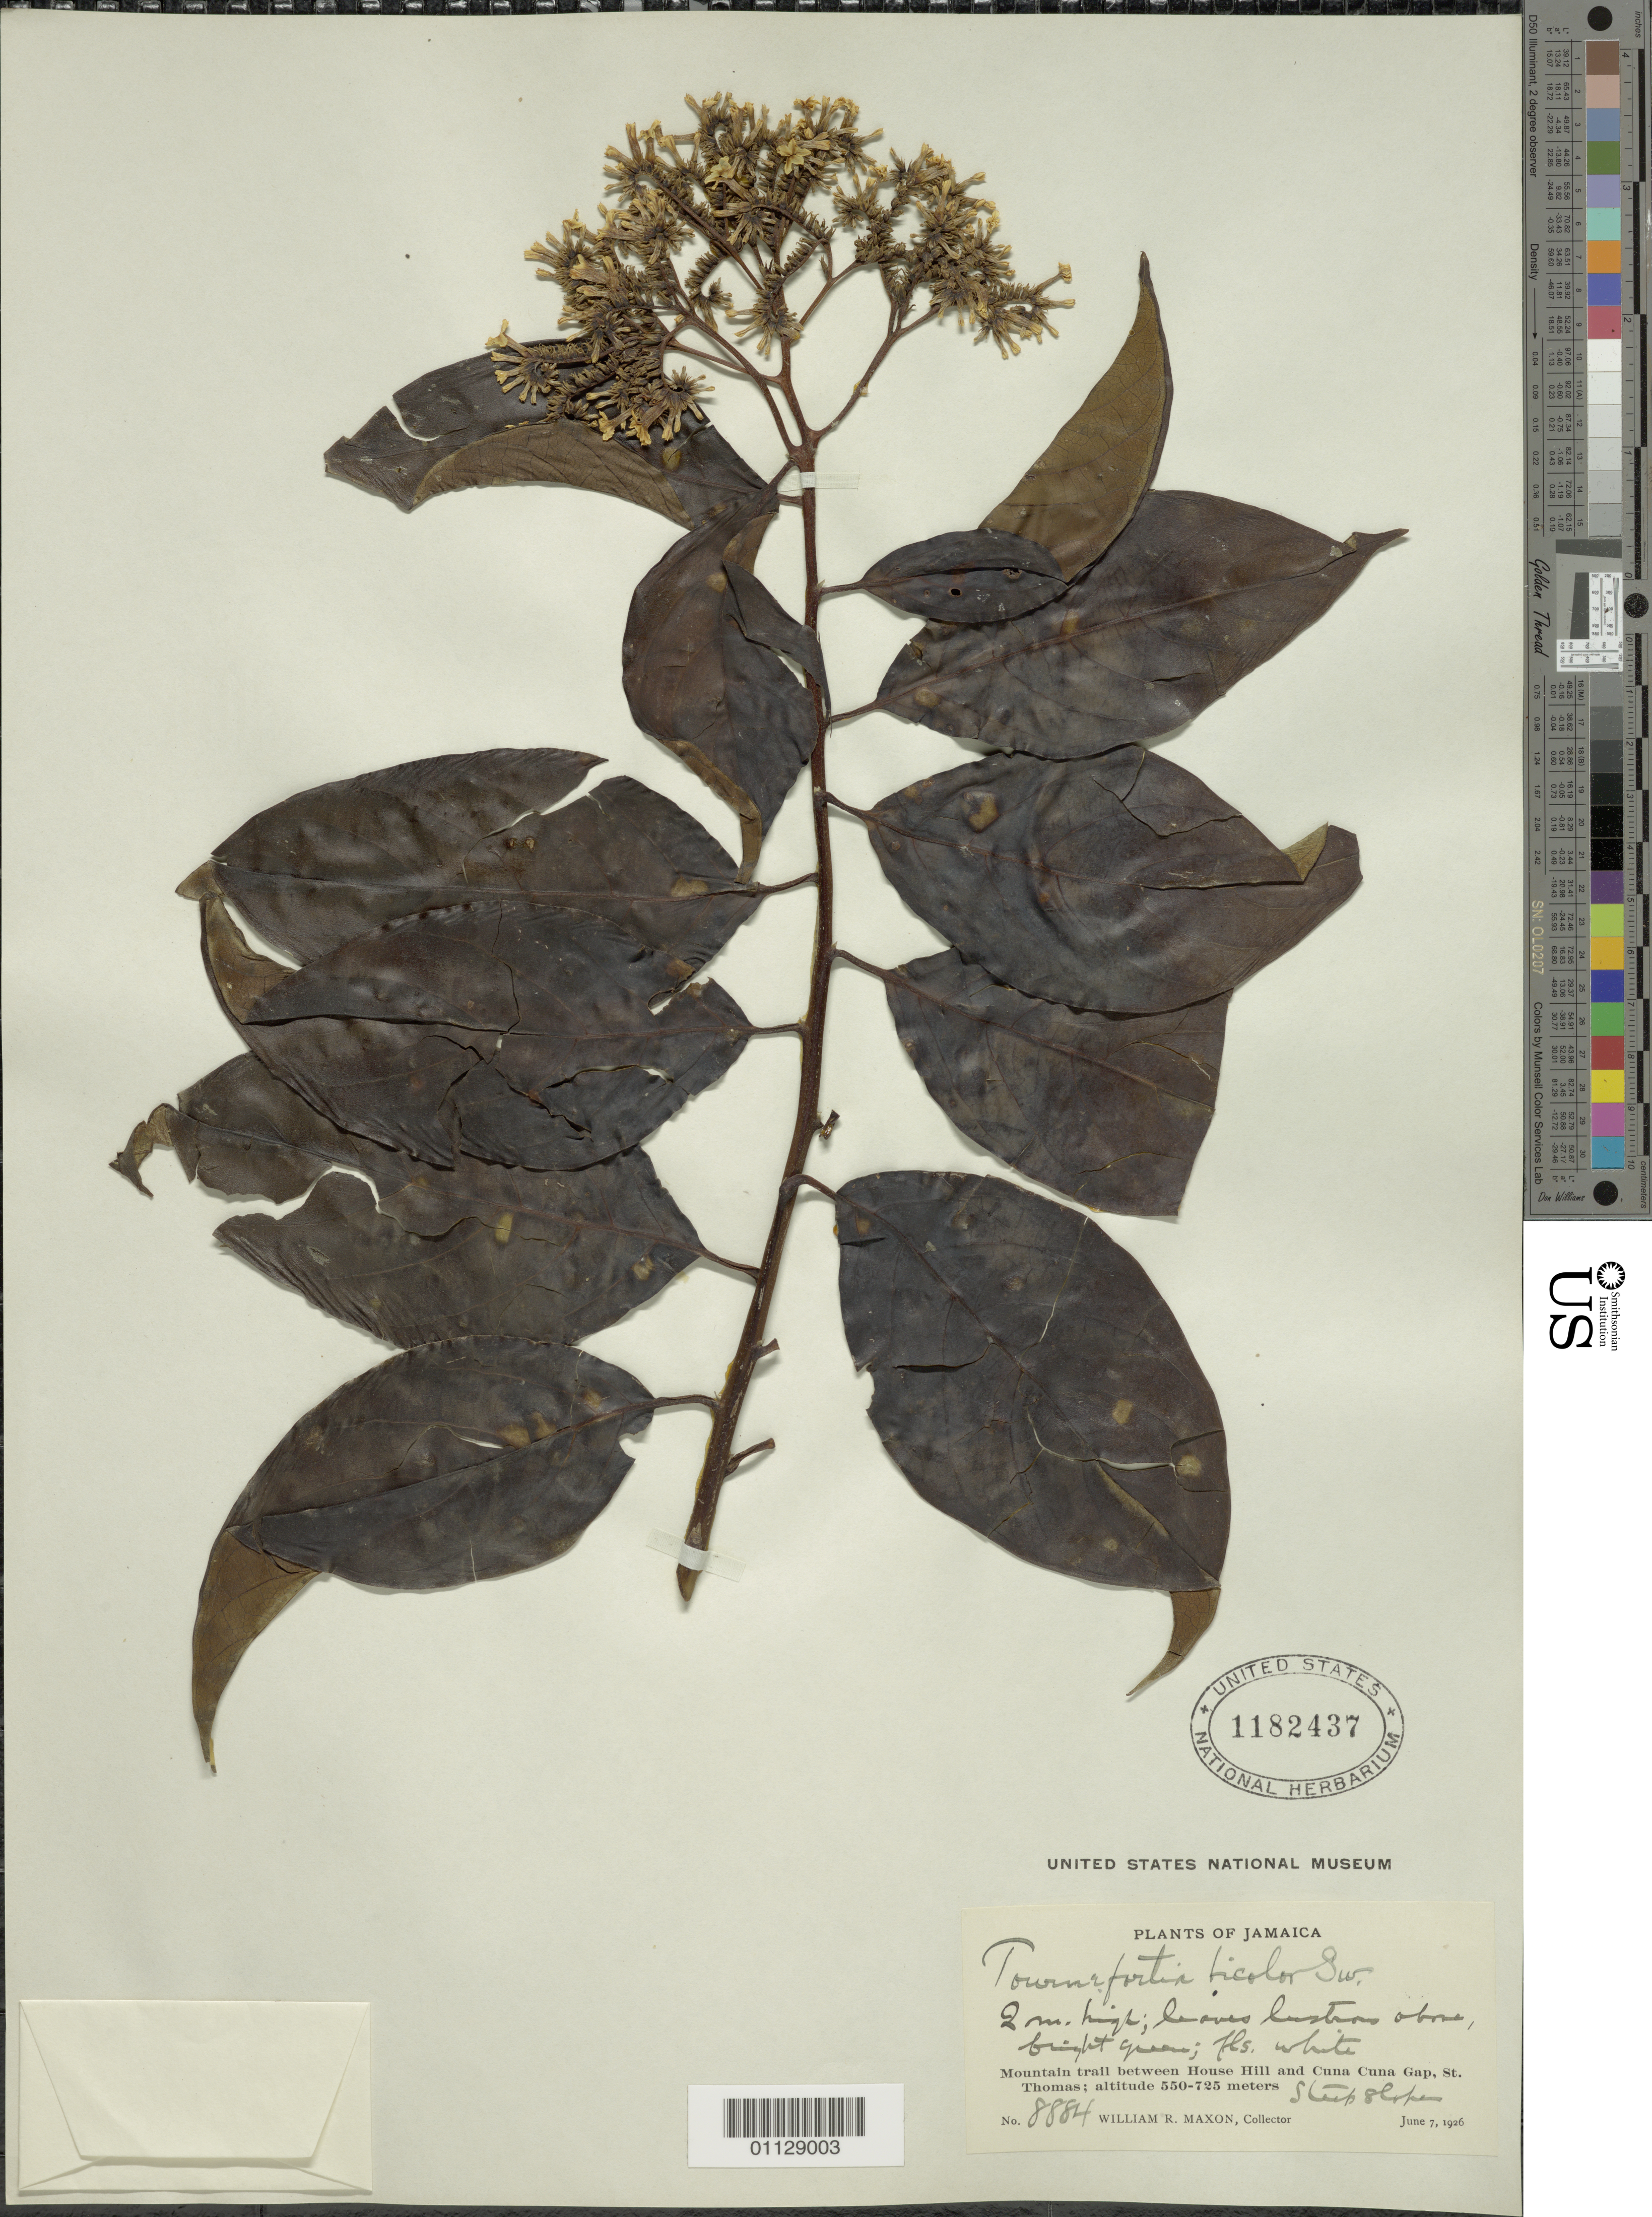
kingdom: Plantae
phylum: Tracheophyta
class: Magnoliopsida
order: Boraginales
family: Heliotropiaceae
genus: Tournefortia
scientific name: Tournefortia bicolor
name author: Sw.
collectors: W. R. Maxon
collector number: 8884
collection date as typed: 07 Jun 1926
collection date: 1926-06-07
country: Jamaica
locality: Mountain trail between House Hill and Cuna Cuna Gap, St. Thomas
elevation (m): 550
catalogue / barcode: US 1182437